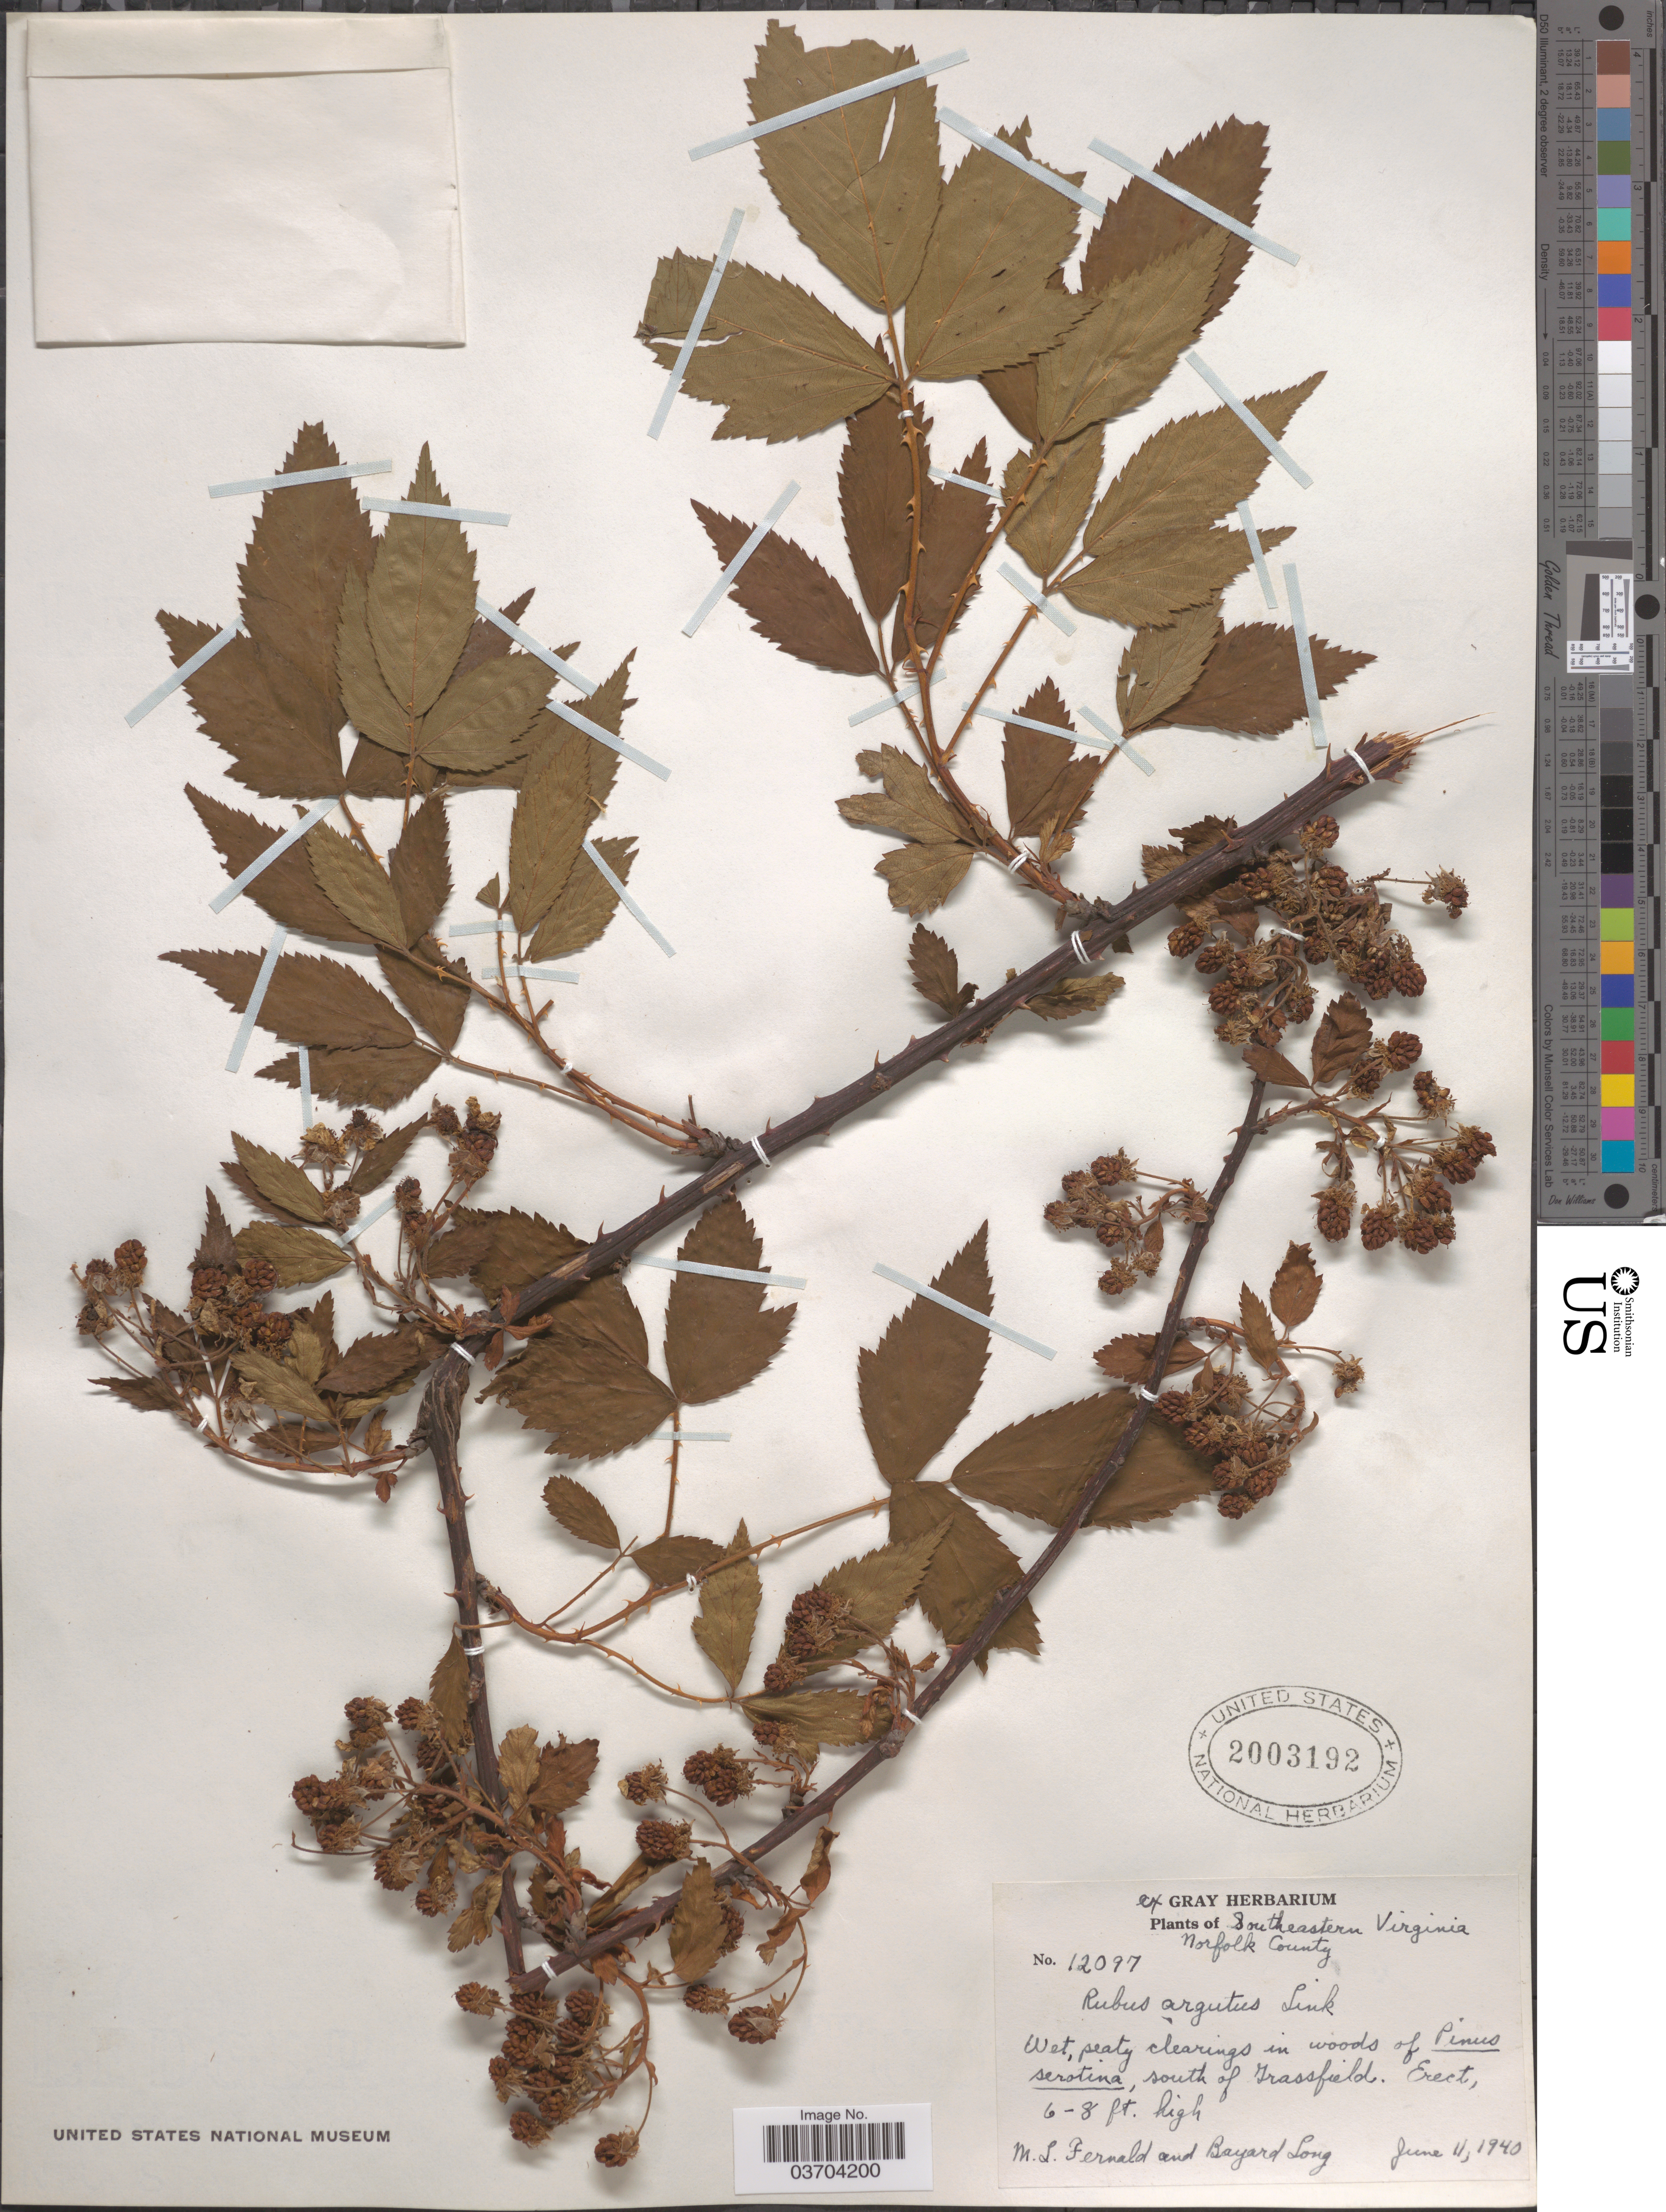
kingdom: Plantae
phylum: Tracheophyta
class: Magnoliopsida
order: Rosales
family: Rosaceae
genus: Rubus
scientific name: Rubus argutus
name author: Link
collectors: M. L. Fernald & B. Long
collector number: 12097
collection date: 1940-06-11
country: United States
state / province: Virginia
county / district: City of Norfolk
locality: Southeastern Virginia. Norfolk County. South of Grassfield.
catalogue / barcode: US 2003192